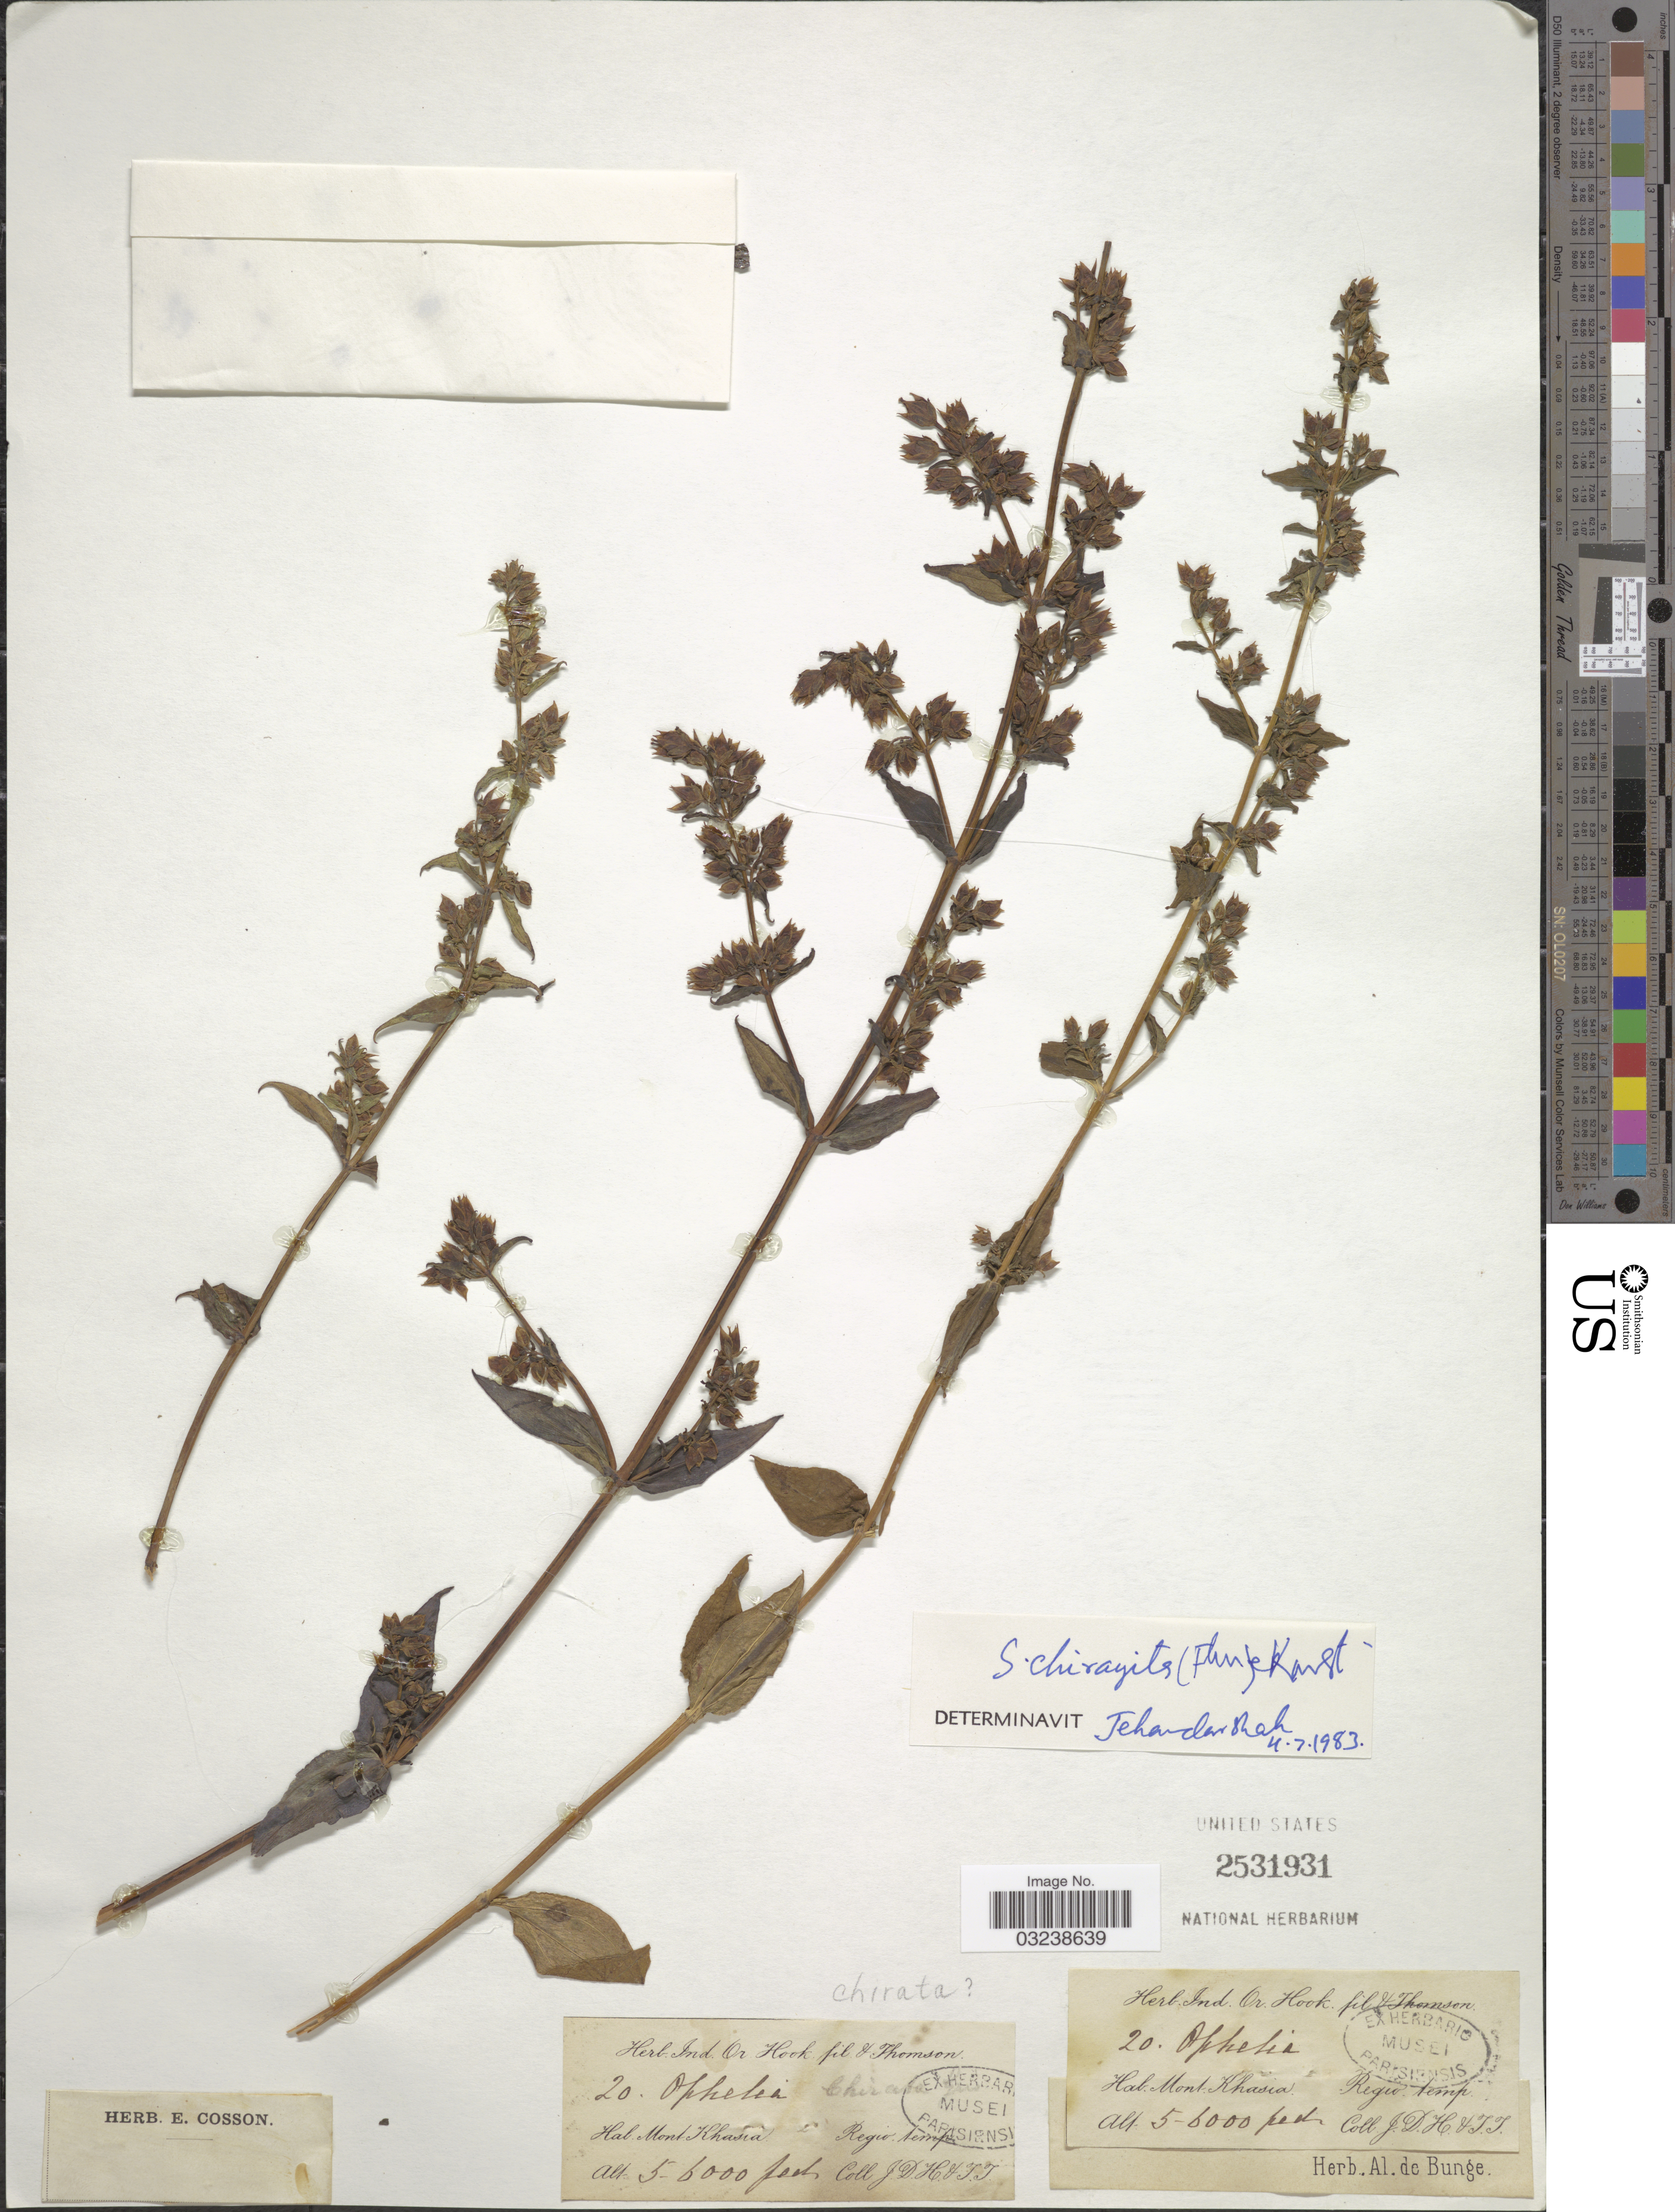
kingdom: Plantae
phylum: Tracheophyta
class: Magnoliopsida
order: Gentianales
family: Gentianaceae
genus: Swertia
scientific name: Swertia chirayita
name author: H. Karst.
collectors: J. D. Hooker & T. Thomson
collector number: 20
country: India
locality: Mont Khasia. Regio. temp.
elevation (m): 1524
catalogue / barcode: US 2531931